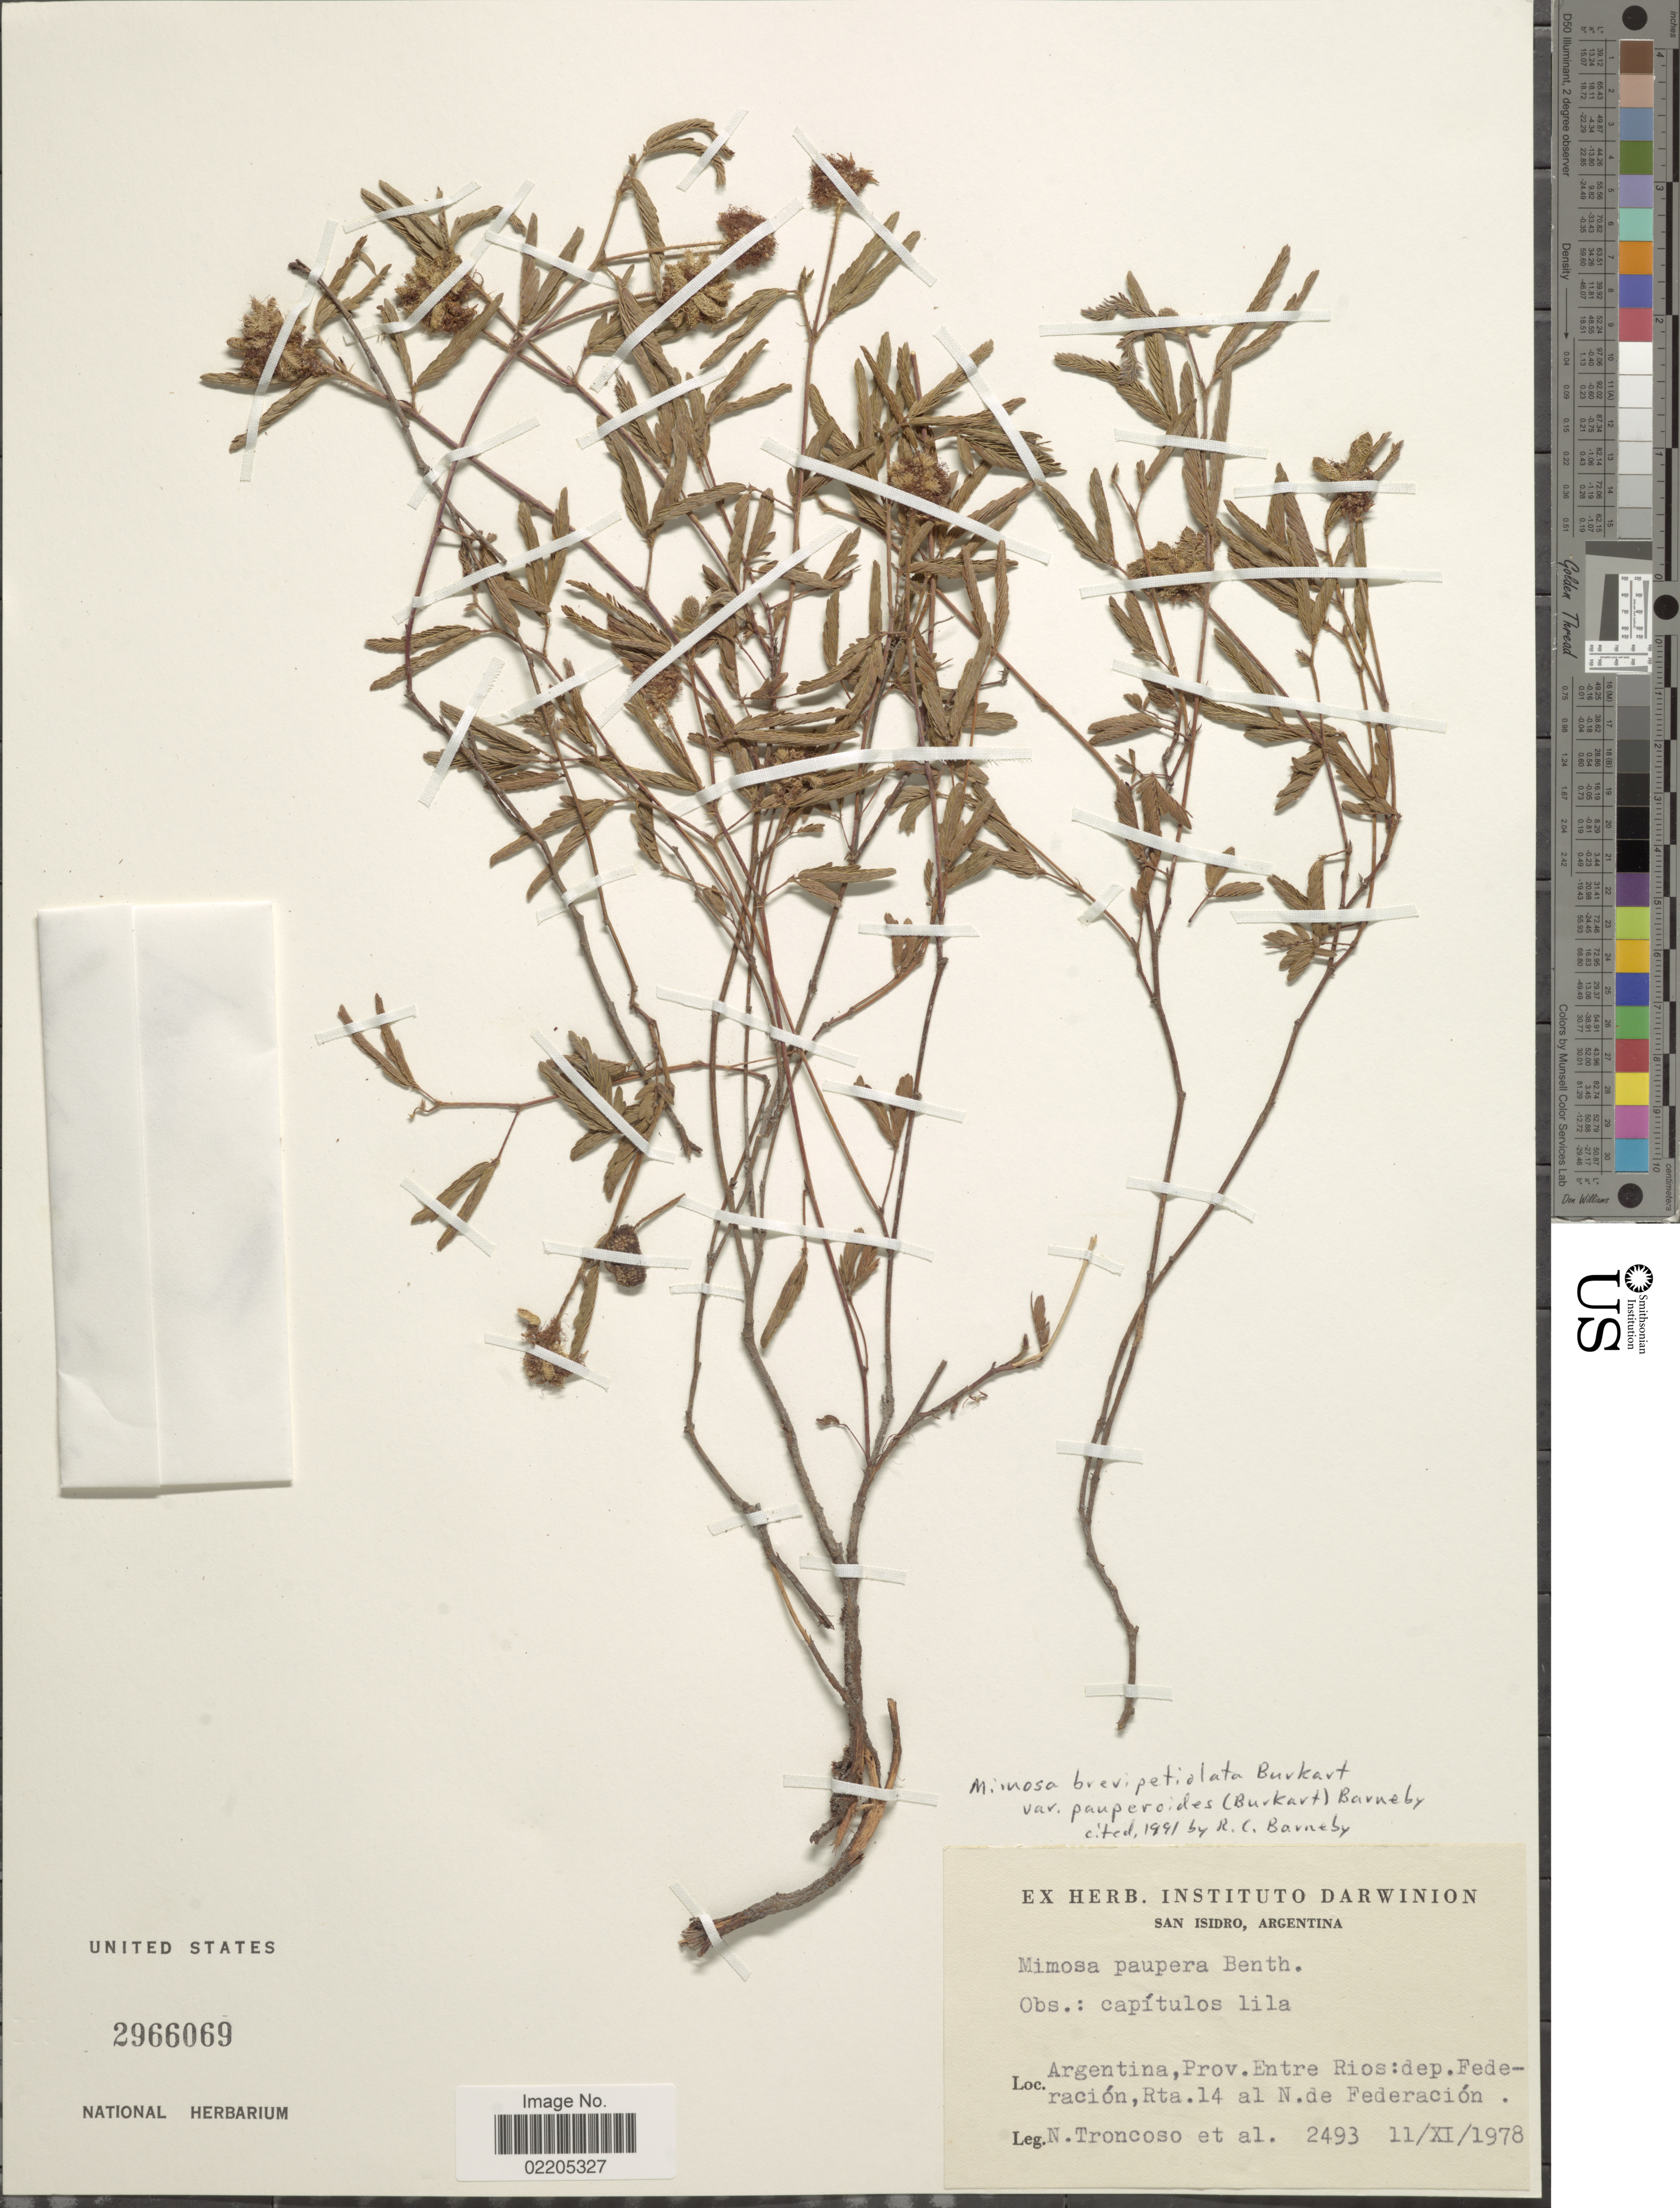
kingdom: Plantae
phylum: Tracheophyta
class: Magnoliopsida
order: Fabales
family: Fabaceae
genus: Mimosa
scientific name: Mimosa brevipetiolata var. pauperoides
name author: (Burkart) Barneby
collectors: N. Troncoso & et al.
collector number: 2493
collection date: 1978-11-11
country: Argentina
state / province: Entre Rios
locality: Dep. Federacion, Rta. 14 al N. de Federacion.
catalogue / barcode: US 2966069